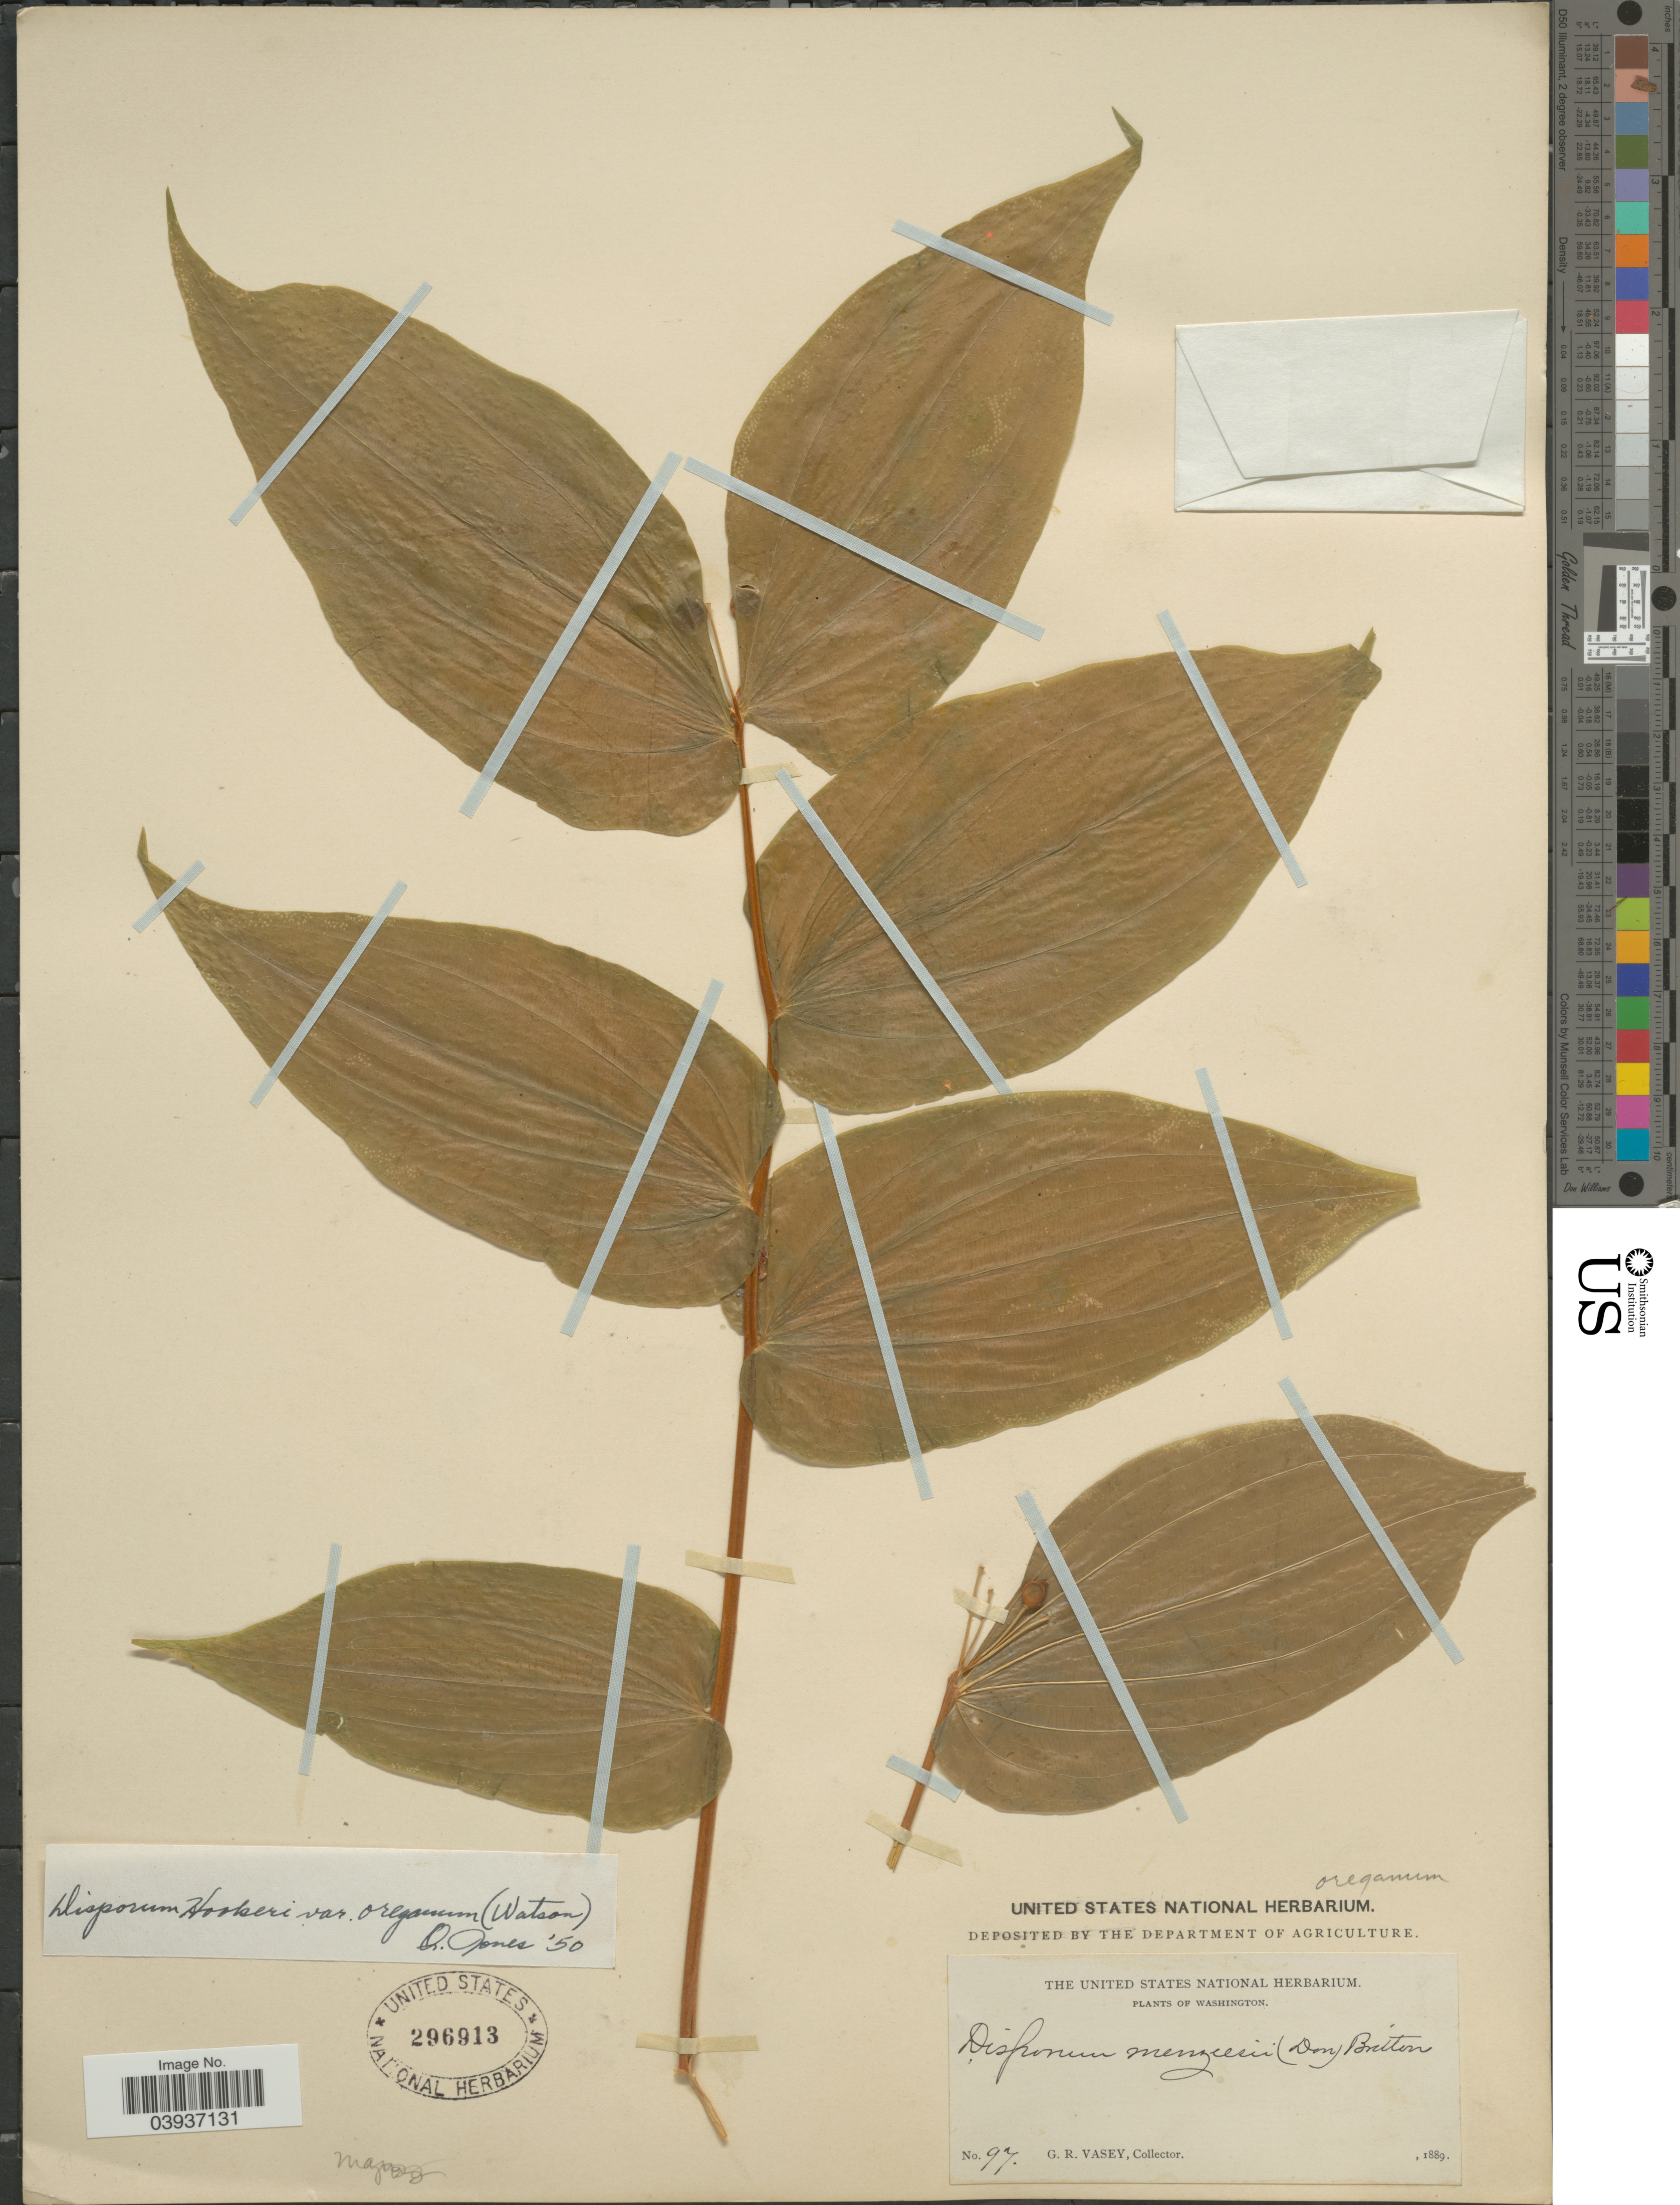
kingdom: Plantae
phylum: Tracheophyta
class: Liliopsida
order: Liliales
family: Colchicaceae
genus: Disporum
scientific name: Disporum hookeri var. oreganum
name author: (S. Watson) Q. Jones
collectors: G. R. Vasey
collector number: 97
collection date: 1889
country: United States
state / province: Washington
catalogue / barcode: US 296913